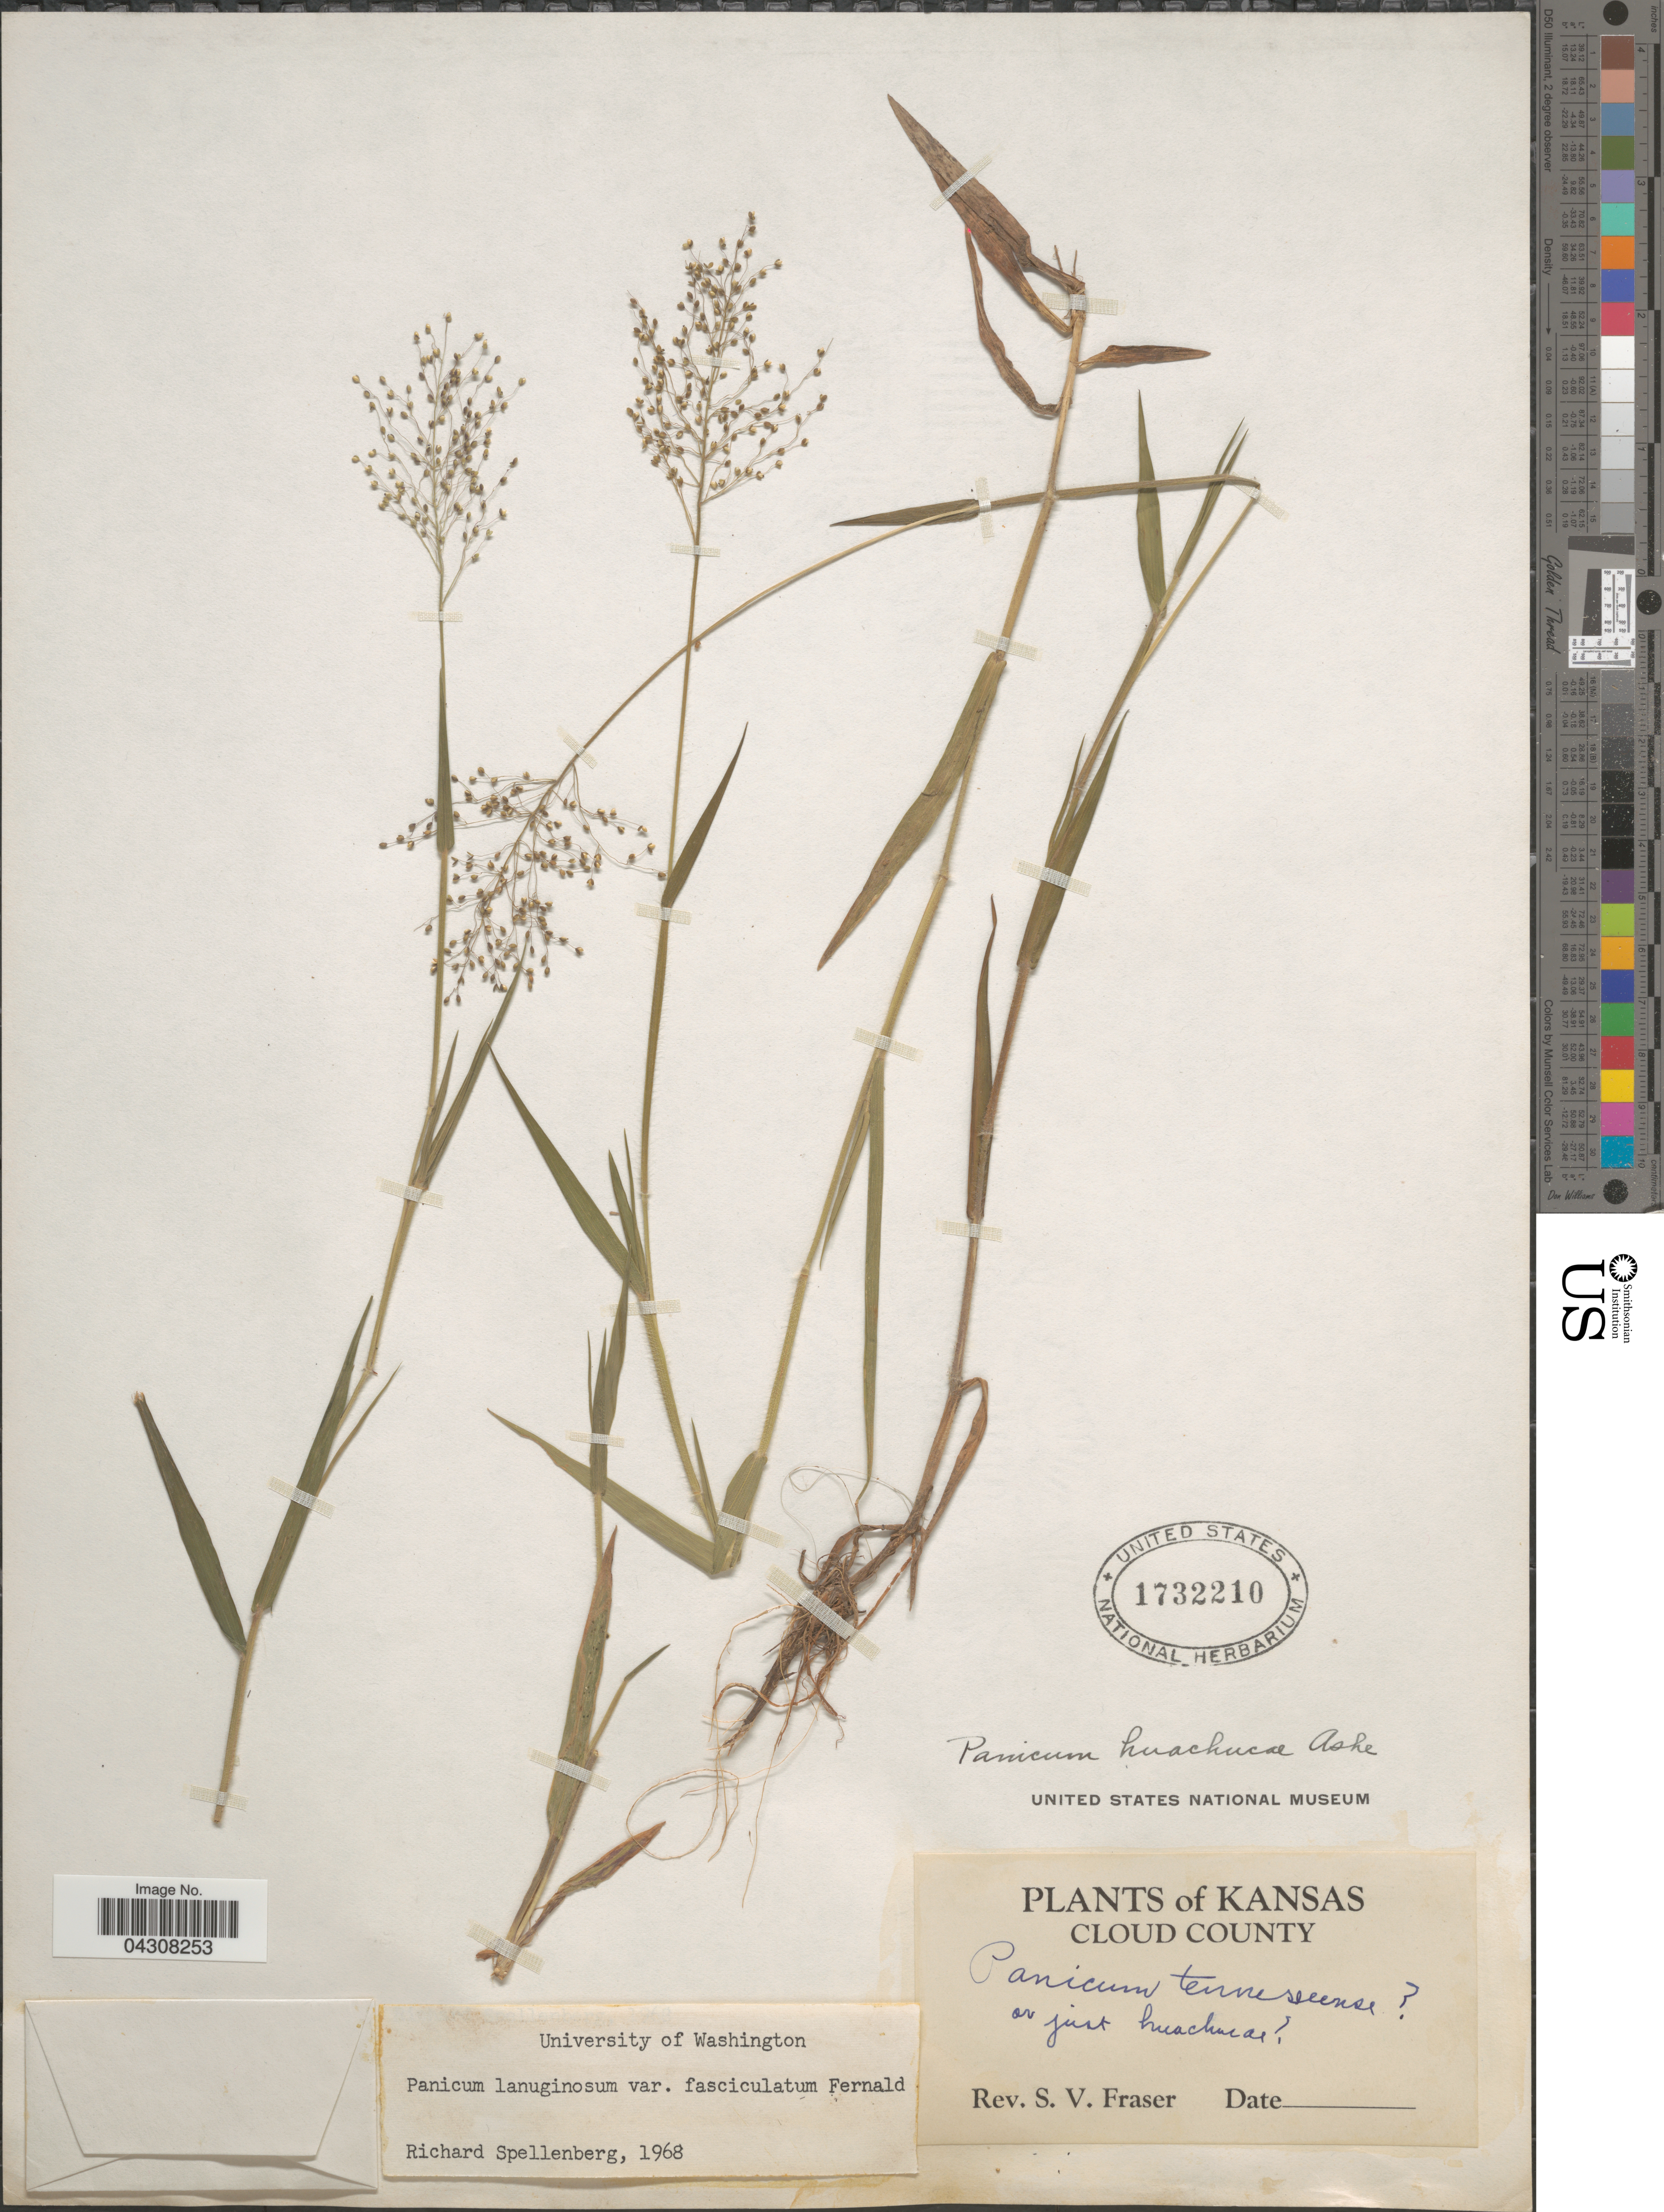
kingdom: Plantae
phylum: Tracheophyta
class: Liliopsida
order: Poales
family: Poaceae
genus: Dichanthelium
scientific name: Dichanthelium acuminatum var. acuminatum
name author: (Sw.) Gould & C.A. Clark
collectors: S. Fraser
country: United States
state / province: Kansas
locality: Cloud County.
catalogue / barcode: US 1732210